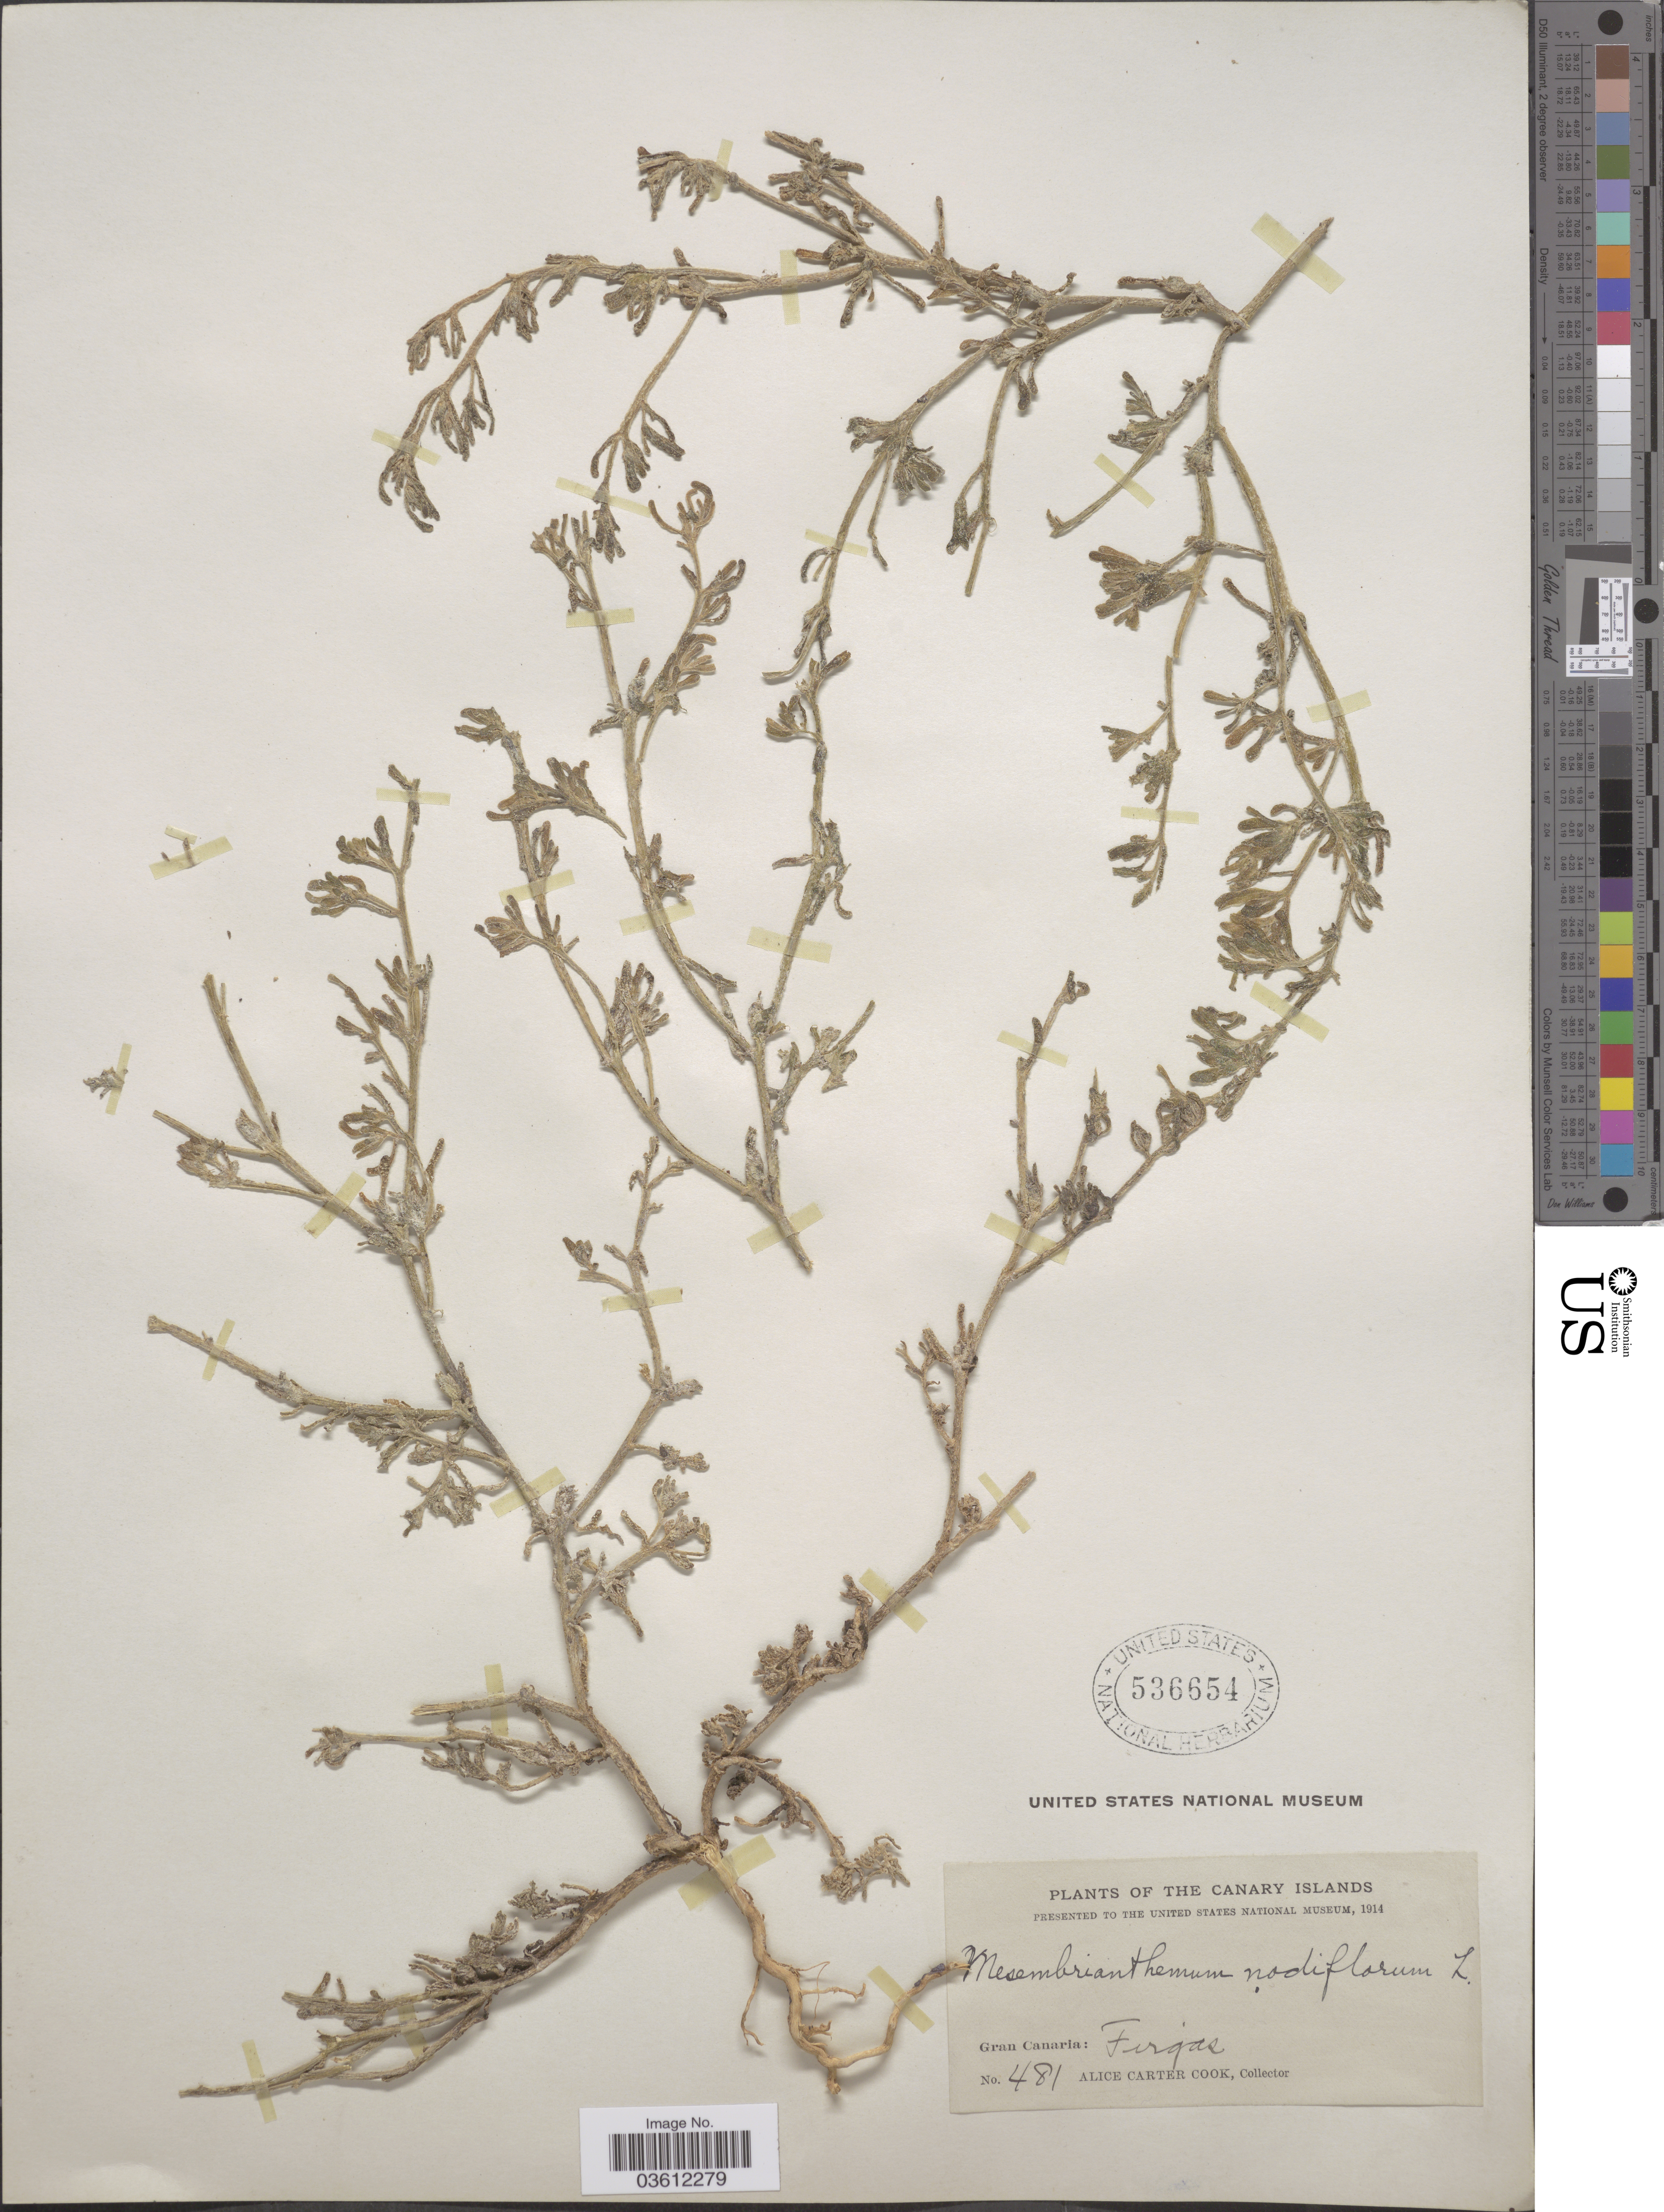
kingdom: Plantae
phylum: Tracheophyta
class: Magnoliopsida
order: Caryophyllales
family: Aizoaceae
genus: Mesembryanthemum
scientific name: Mesembryanthemum nodiflorum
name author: L.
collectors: Alice C. Cook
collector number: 481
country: Spain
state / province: Canarias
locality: The Canary Islands. Gran Canaria: Firgas.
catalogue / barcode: US 536654